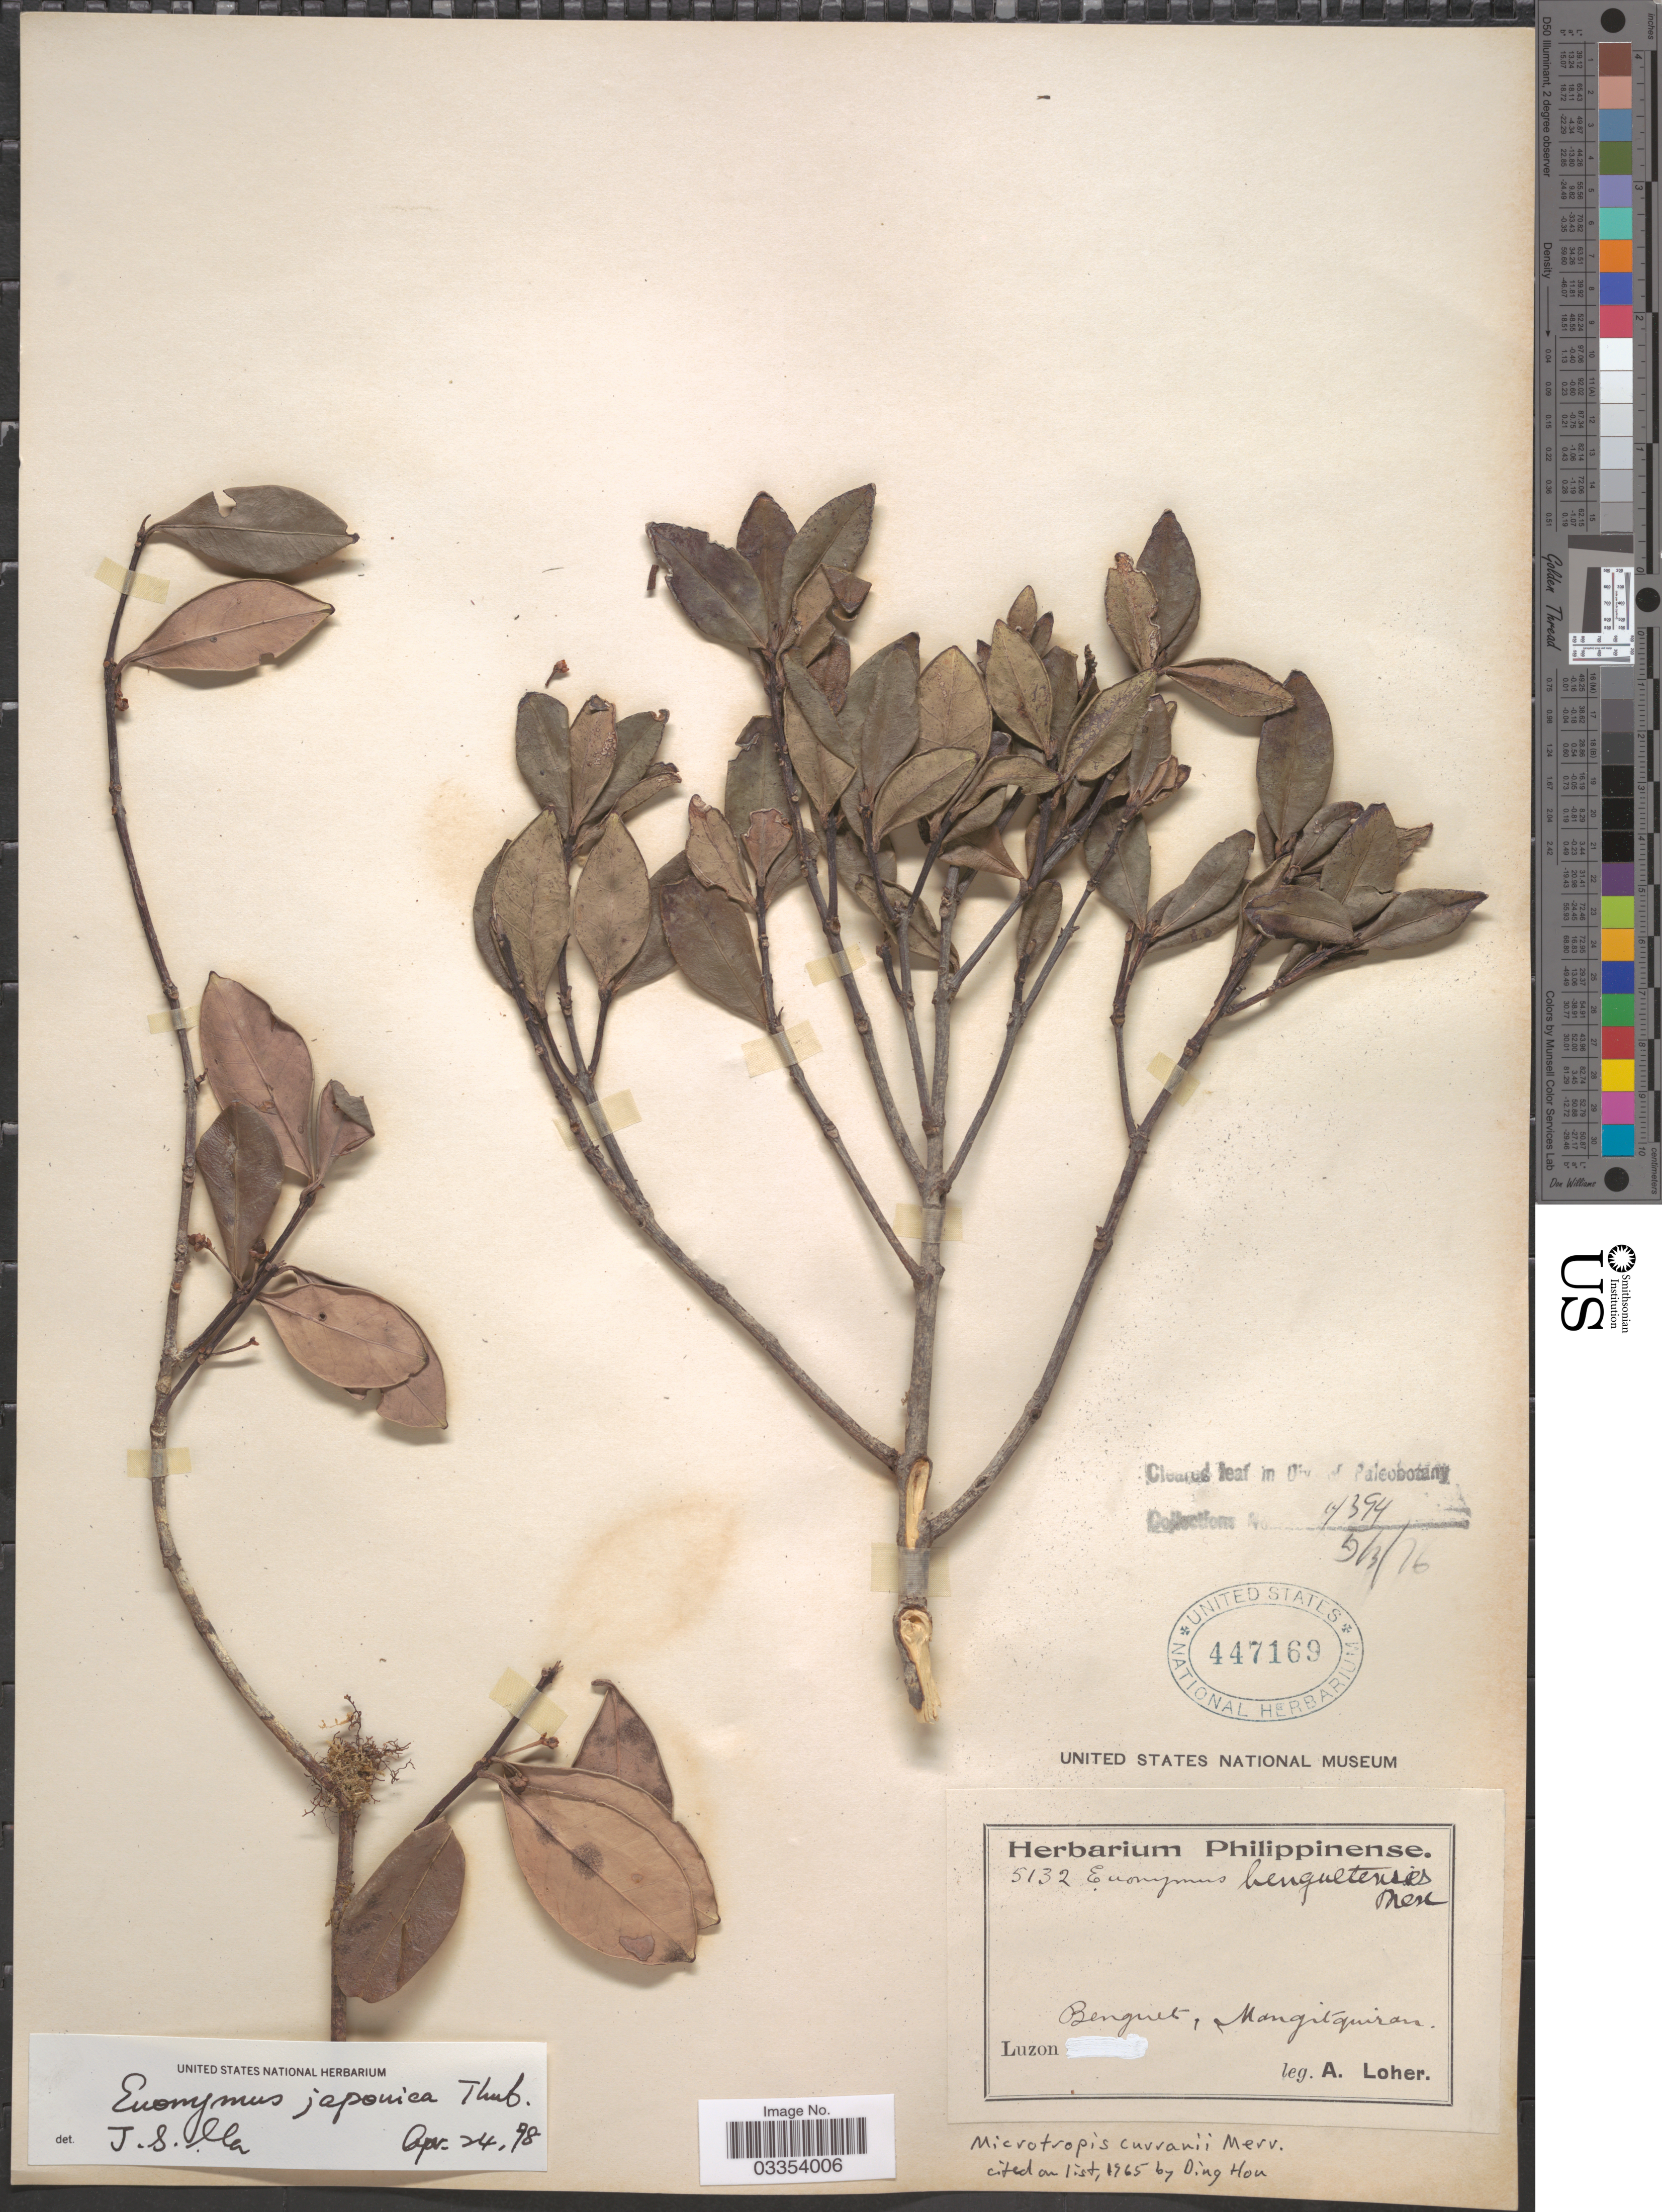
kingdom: Plantae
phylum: Tracheophyta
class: Magnoliopsida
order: Celastrales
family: Celastraceae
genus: Microtropis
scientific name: Microtropis curranii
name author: Merr.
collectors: A. Loher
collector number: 5132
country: Philippines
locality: Luzon. Benguet, Mangitquiran.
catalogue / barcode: US 447169